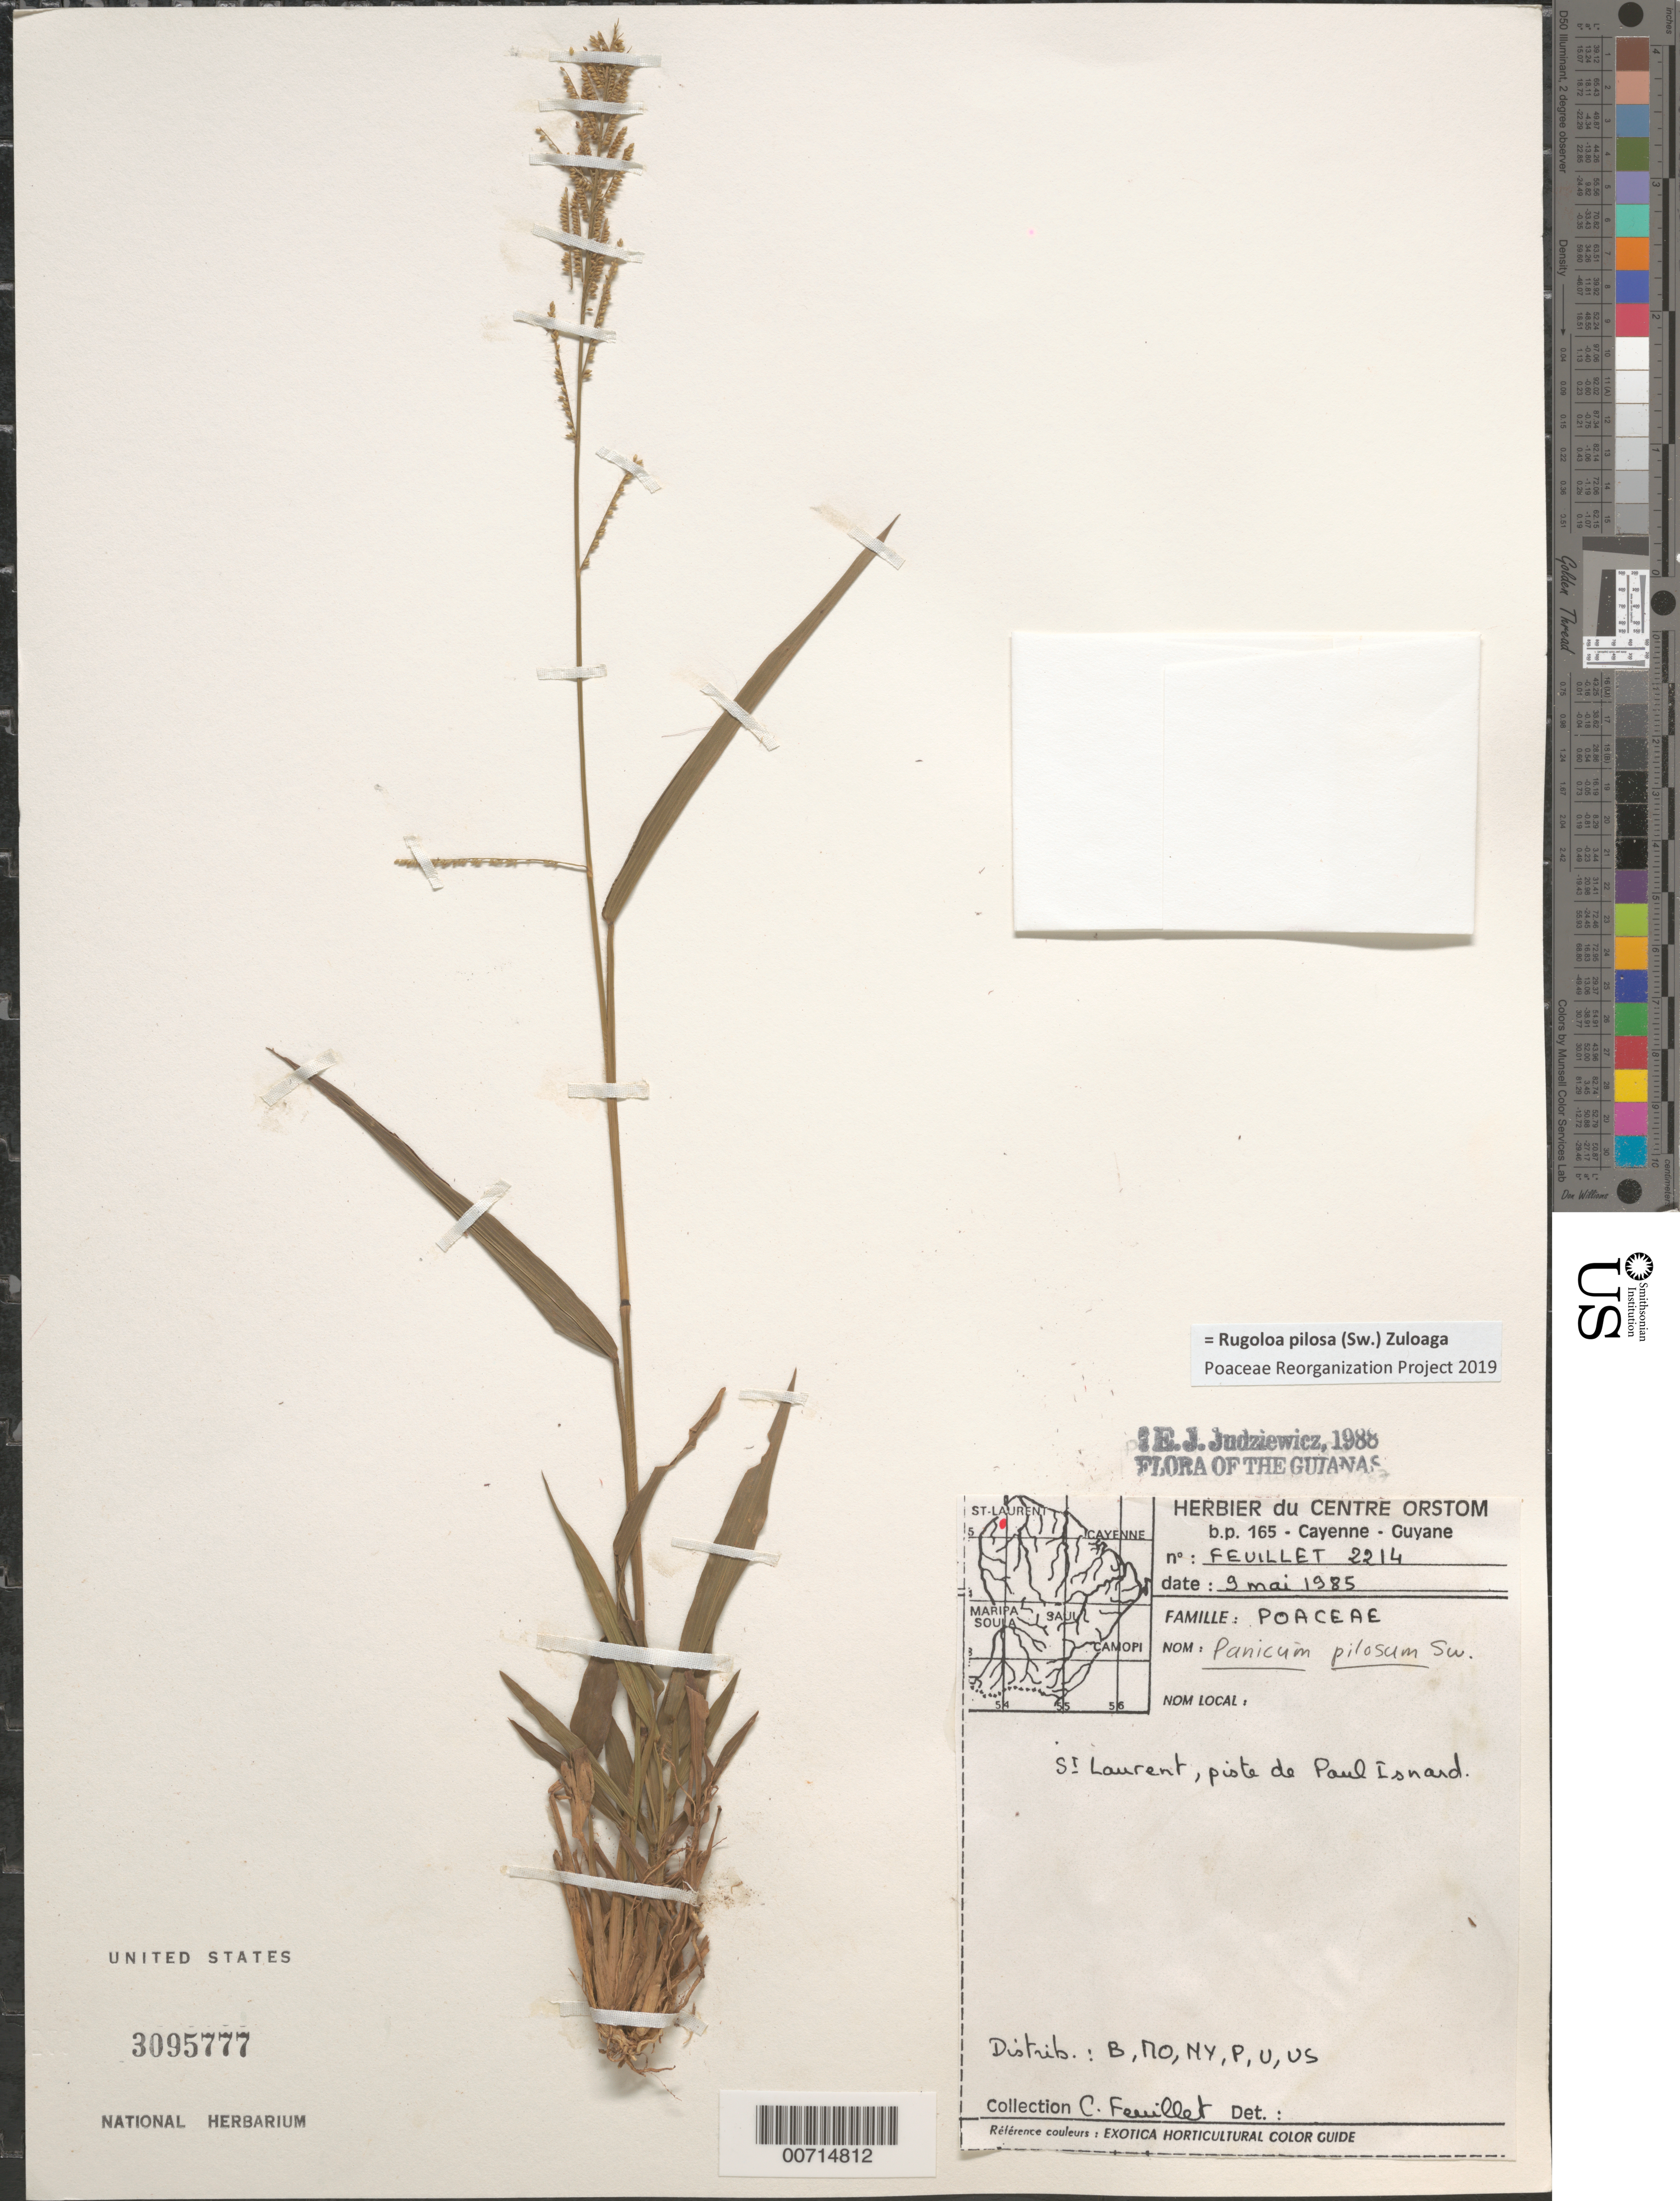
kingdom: Plantae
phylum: Tracheophyta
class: Liliopsida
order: Poales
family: Poaceae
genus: Panicum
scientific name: Panicum pilosum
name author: Sw.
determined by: Judziewicz, E. J.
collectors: C. Feuillet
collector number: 2214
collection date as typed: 9-May-85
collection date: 1985-05-09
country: French Guiana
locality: St. Laurent, piste de Paul Isnard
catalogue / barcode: US 3095777